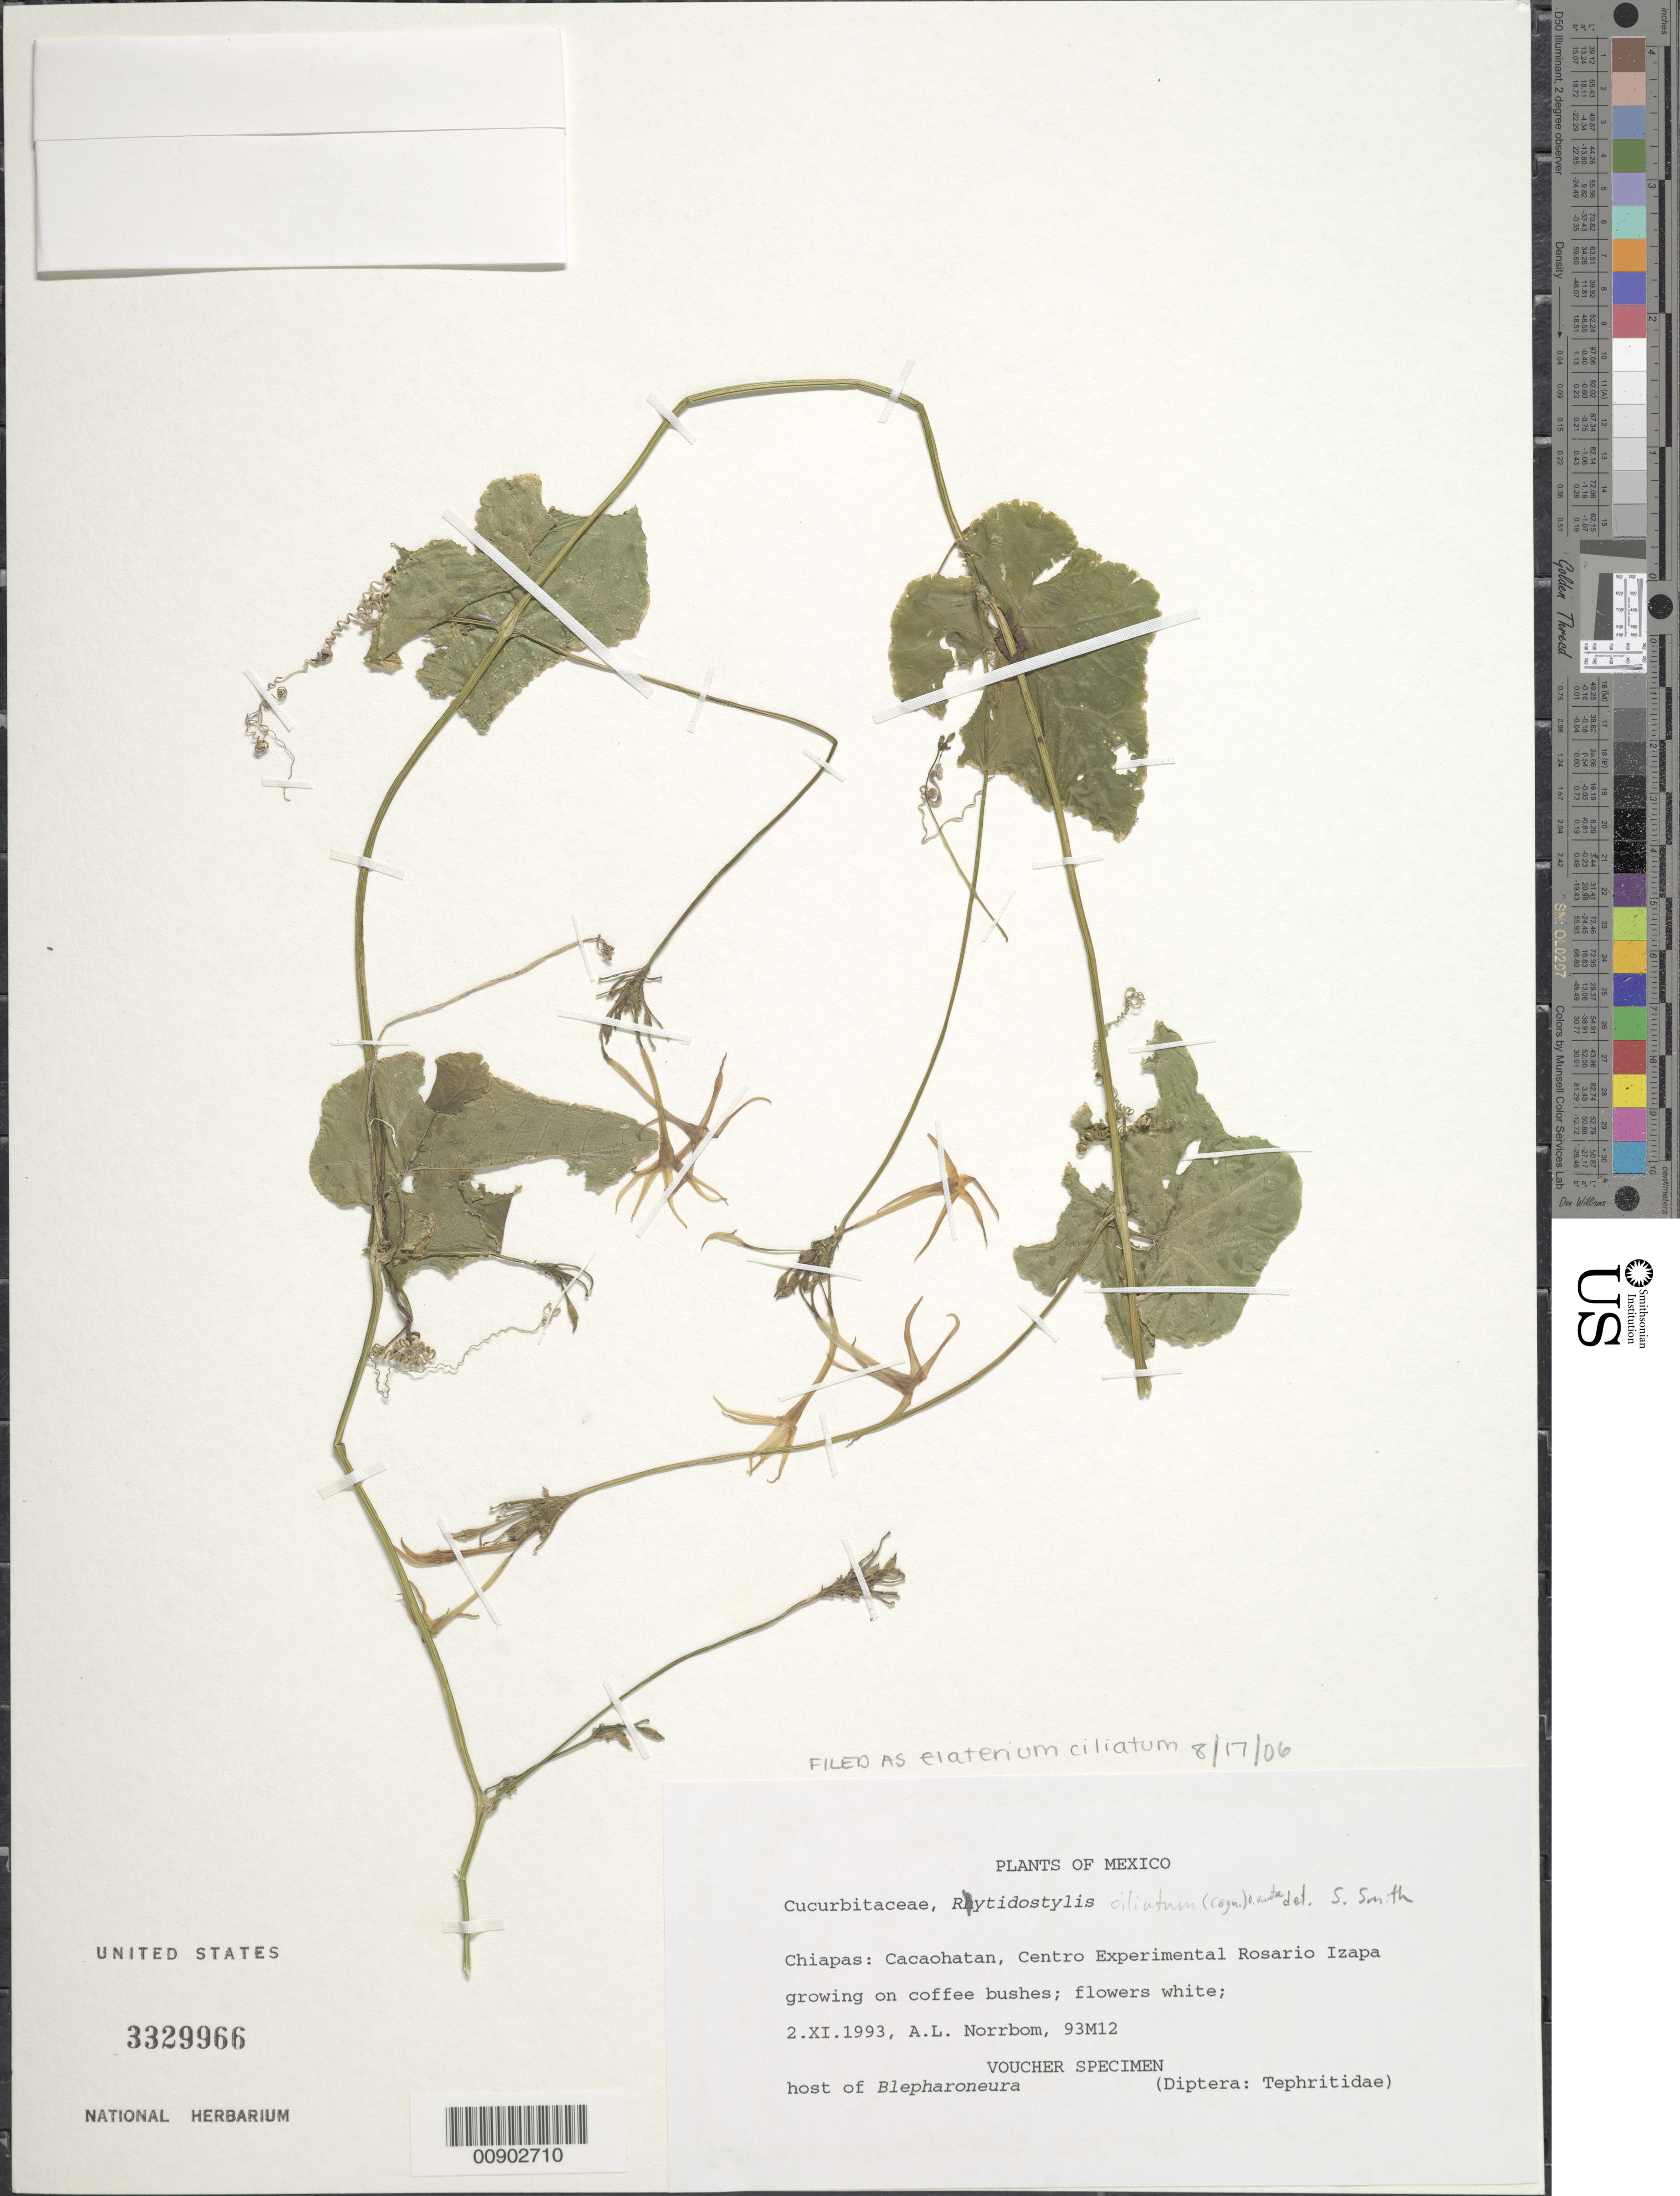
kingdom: Plantae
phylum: Tracheophyta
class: Magnoliopsida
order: Cucurbitales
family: Cucurbitaceae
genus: Cyclanthera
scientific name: Cyclanthera carthagenensis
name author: (Jacq.) H. Schaef. & S.S. Renner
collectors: A. L. Norrbom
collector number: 93M12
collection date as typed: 02 Nov 1993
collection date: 1993-11-02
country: Mexico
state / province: Chiapas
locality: Cacaohatan, Centro Experimental Rosario Izapa. Oaxaca.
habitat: Growing on coffee bushes.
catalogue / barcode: US 3329966